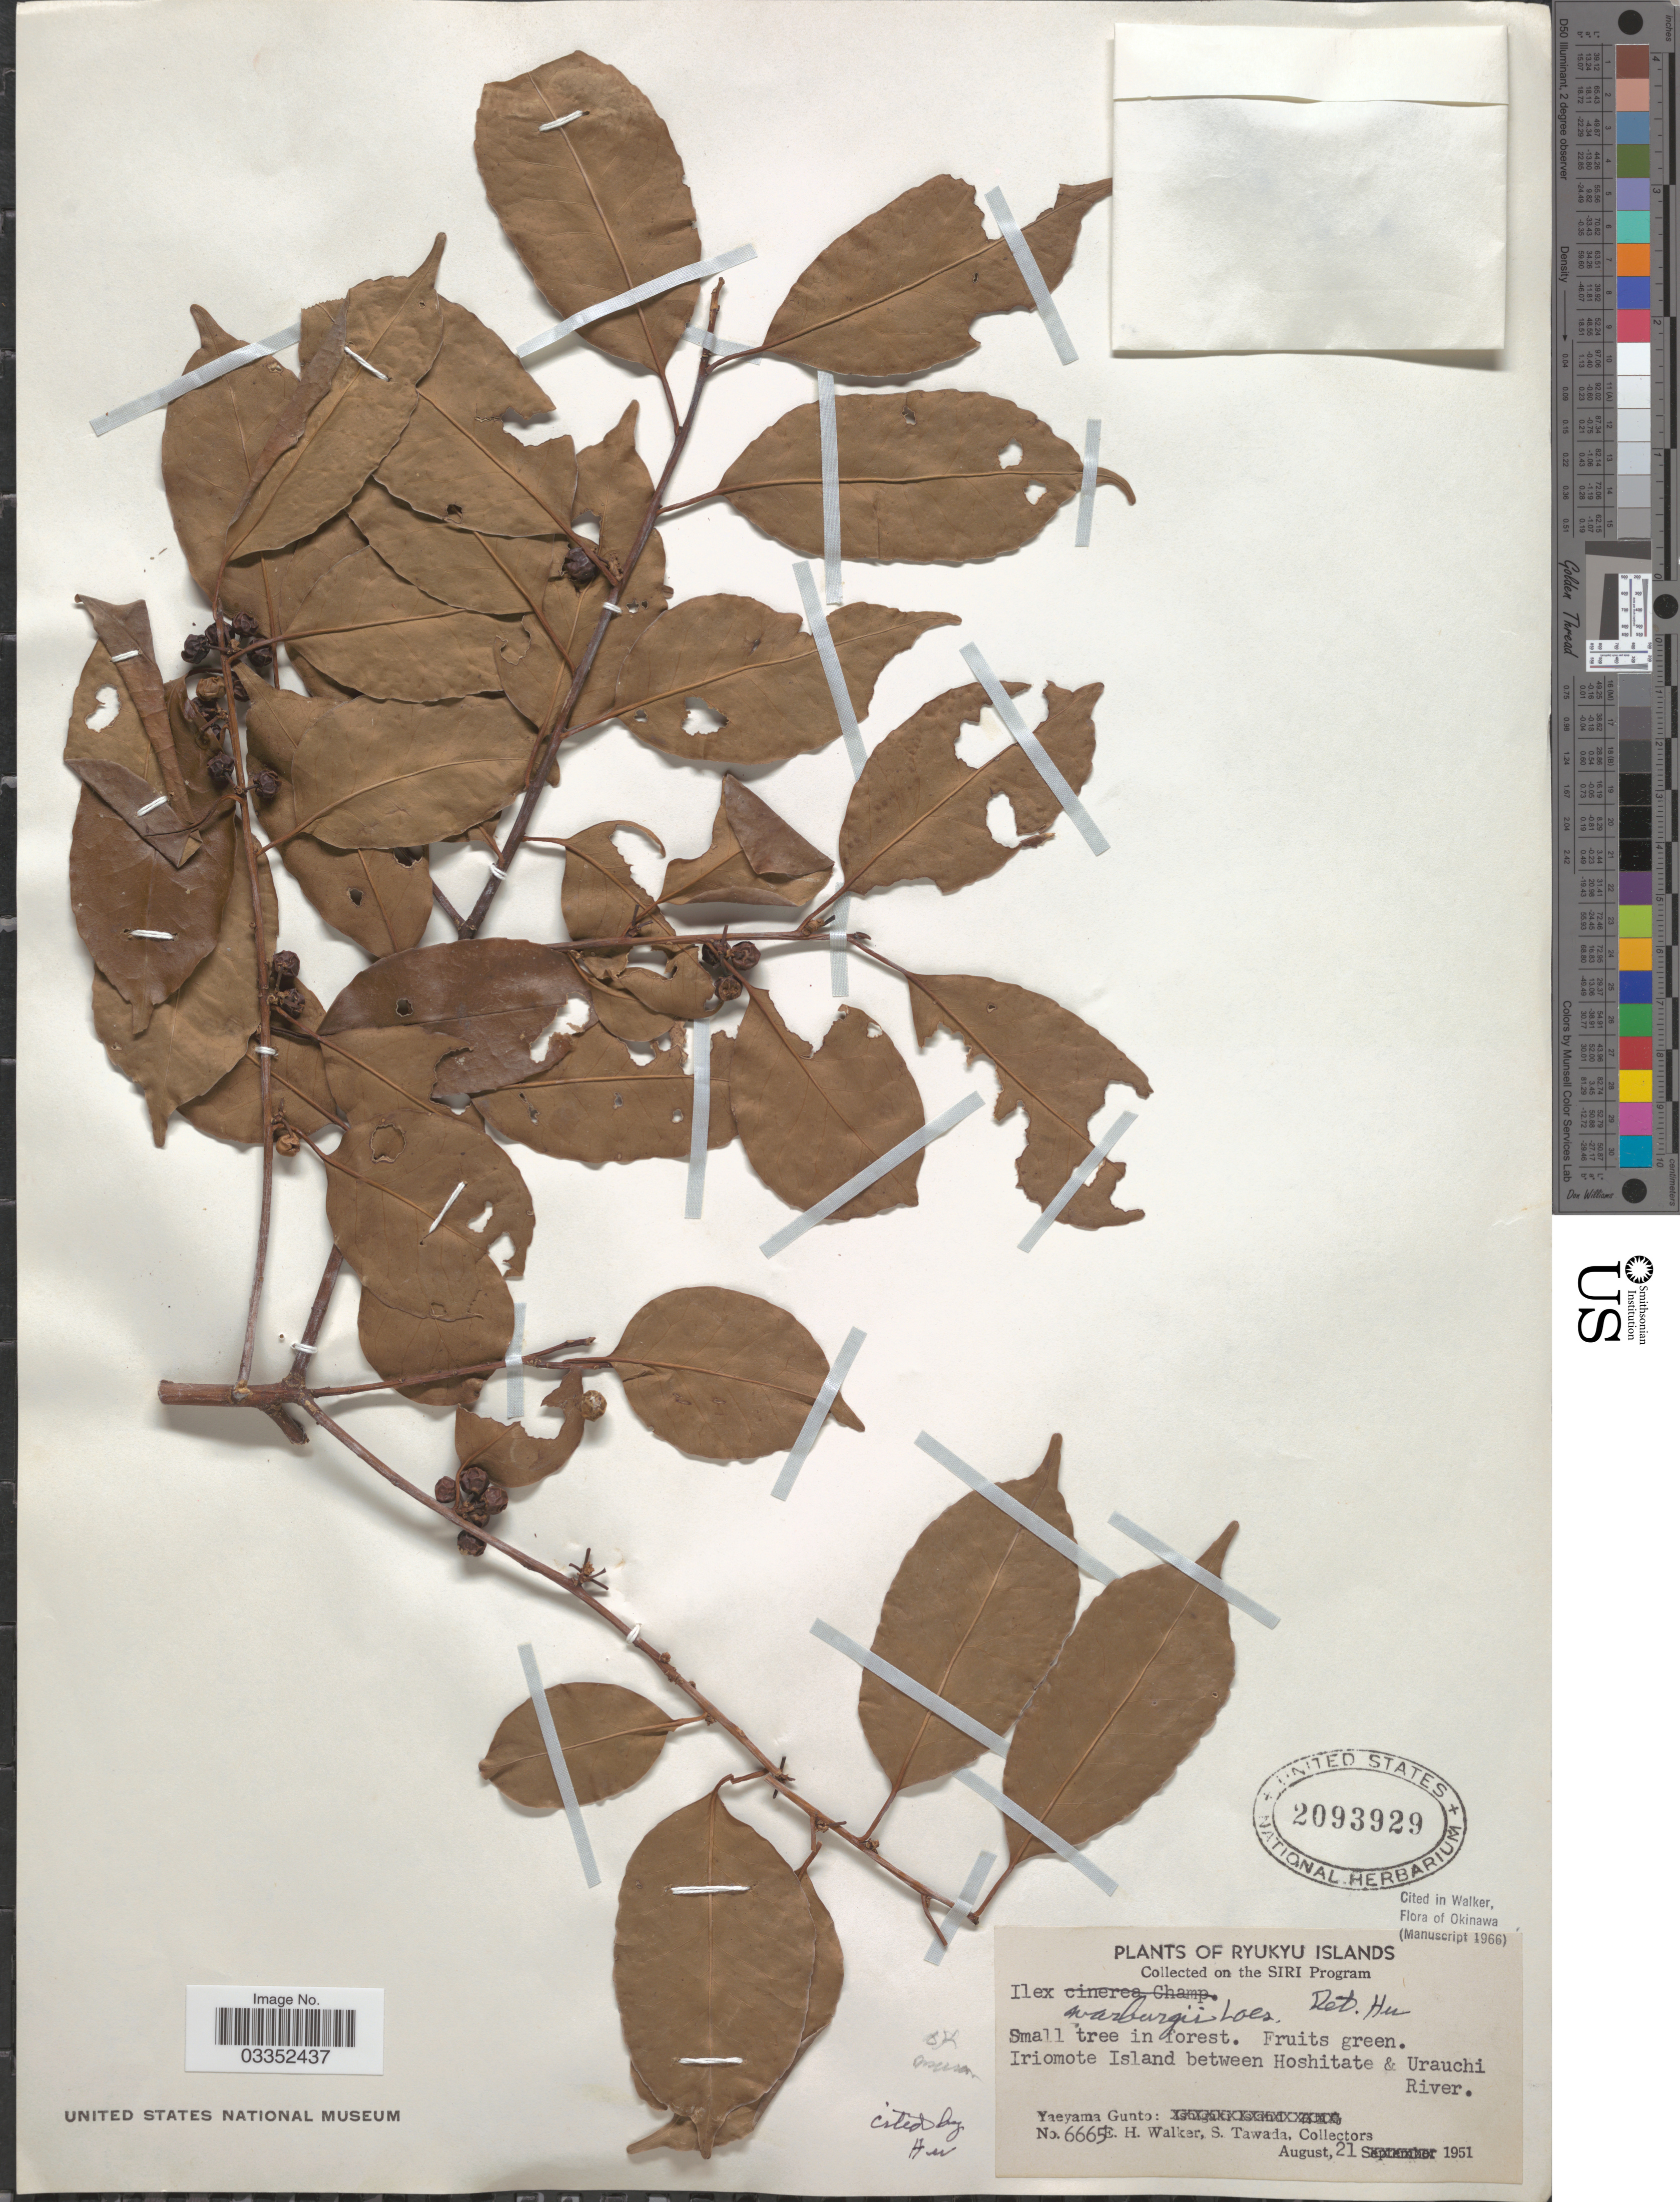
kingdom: Plantae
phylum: Tracheophyta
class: Magnoliopsida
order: Aquifoliales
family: Aquifoliaceae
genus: Ilex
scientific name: Ilex warburgii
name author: Loes.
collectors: E. H. Walker & S. Tawada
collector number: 6665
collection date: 1951-08-21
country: Japan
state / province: Okinawa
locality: Ryukyu Islands, Iriomote Island between Hoshitate & Urauchi River.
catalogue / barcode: US 2093929